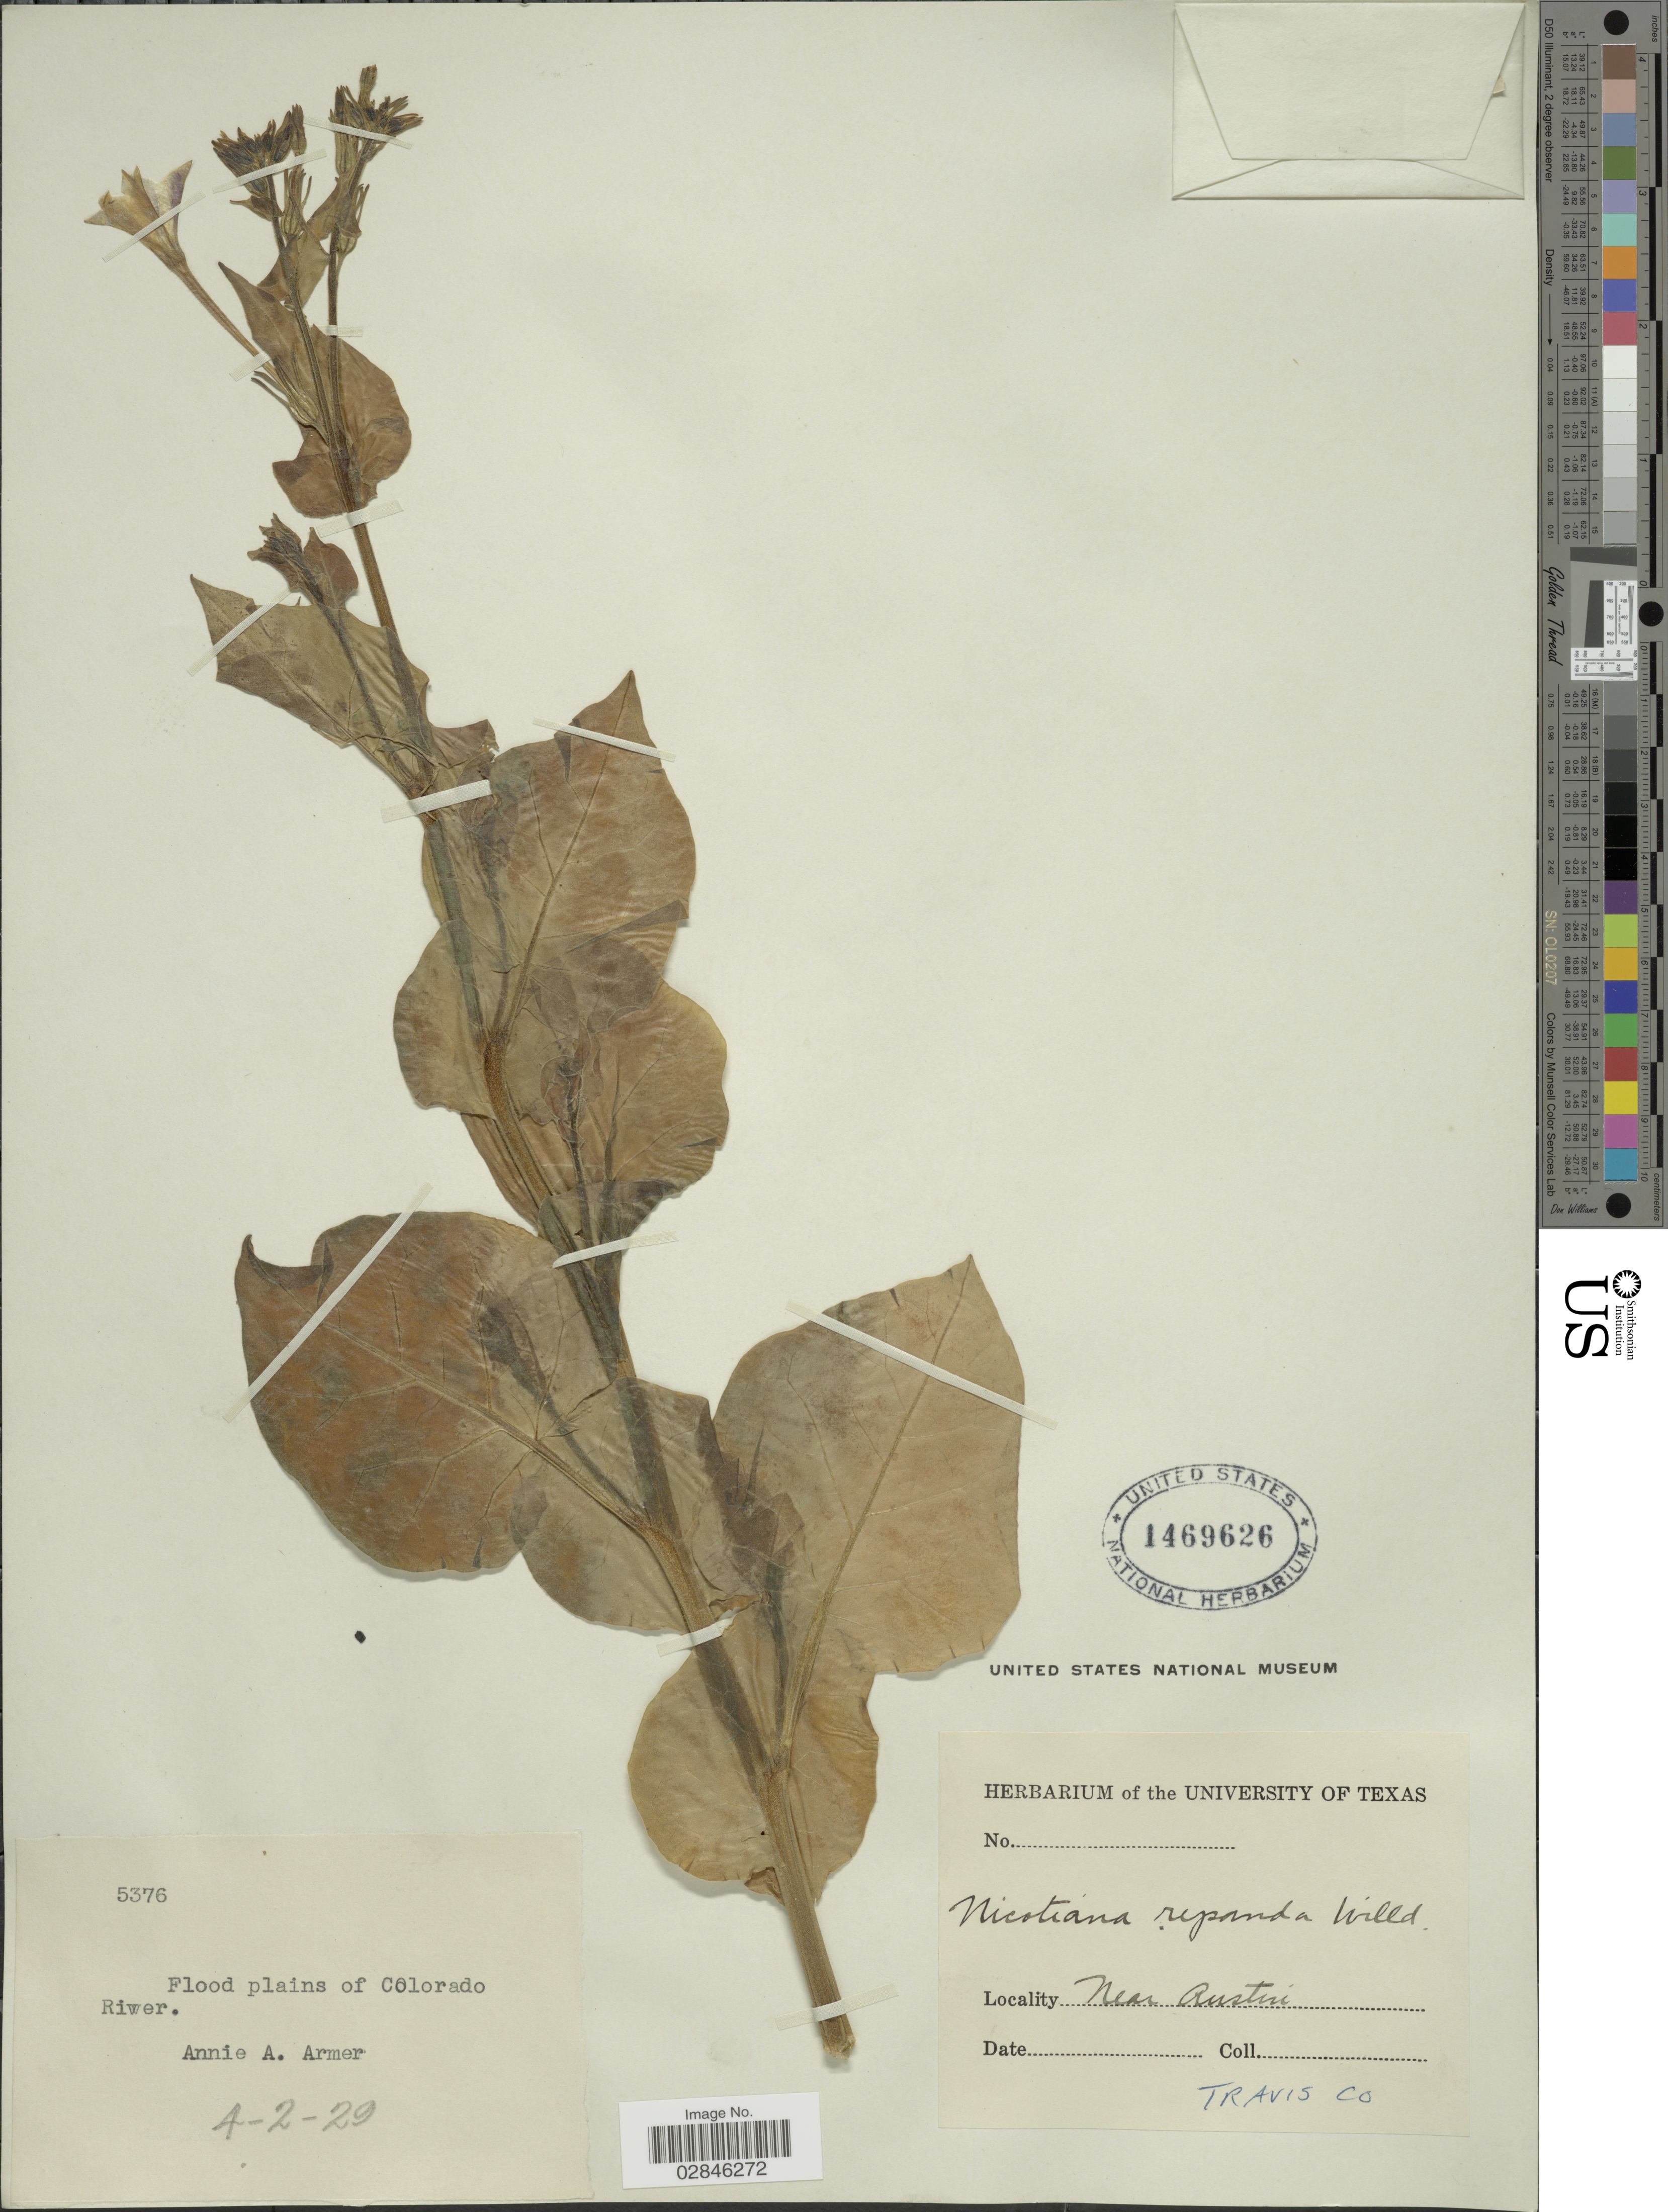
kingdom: Plantae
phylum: Tracheophyta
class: Magnoliopsida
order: Solanales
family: Solanaceae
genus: Nicotiana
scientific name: Nicotiana repanda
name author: Willd. ex Lehm.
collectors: A. Armer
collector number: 5376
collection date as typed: Transcribed d/m/y: 2/4/29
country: United States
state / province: Texas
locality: Flood plains of Colorado River. Near Austin. Travis Co.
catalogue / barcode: US 1469626